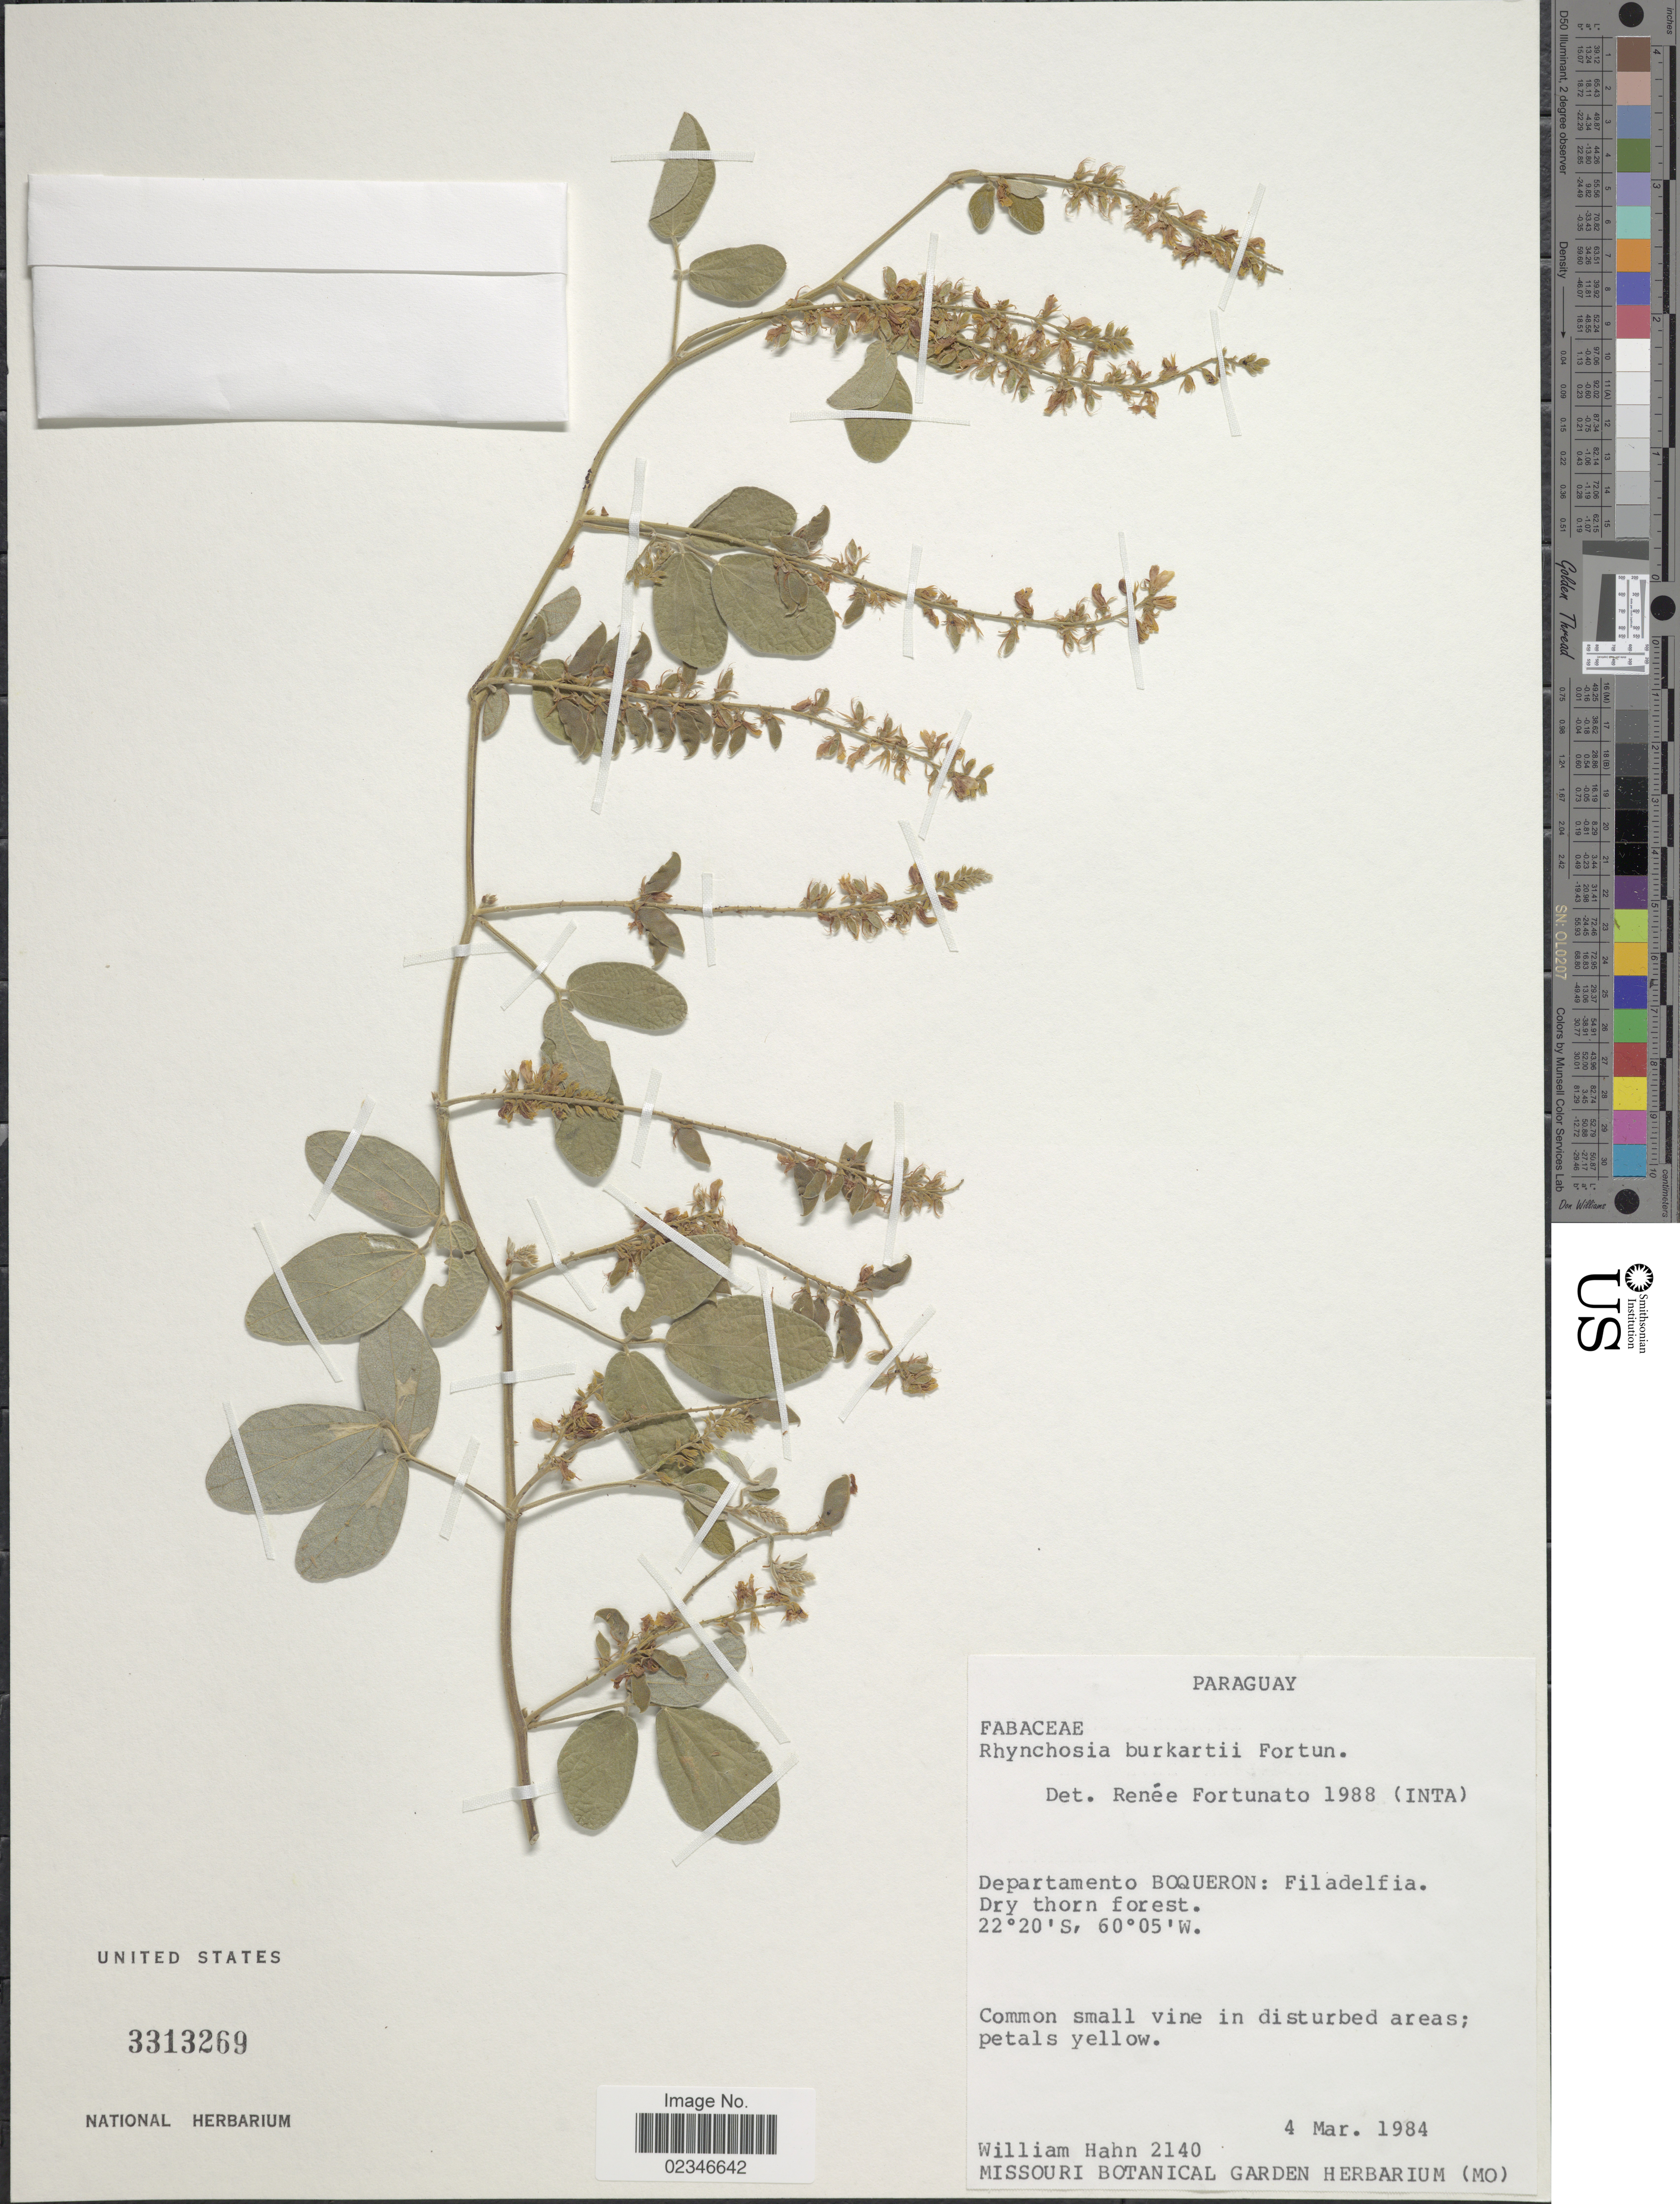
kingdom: Plantae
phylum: Tracheophyta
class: Magnoliopsida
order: Fabales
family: Fabaceae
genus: Rhynchosia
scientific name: Rhynchosia burkartii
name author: Fortunato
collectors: W. J. Hahn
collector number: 2140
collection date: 1984-03-04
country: Paraguay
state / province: Boqueron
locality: Departamento Boqueron: Filadelfia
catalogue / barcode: US 3313269